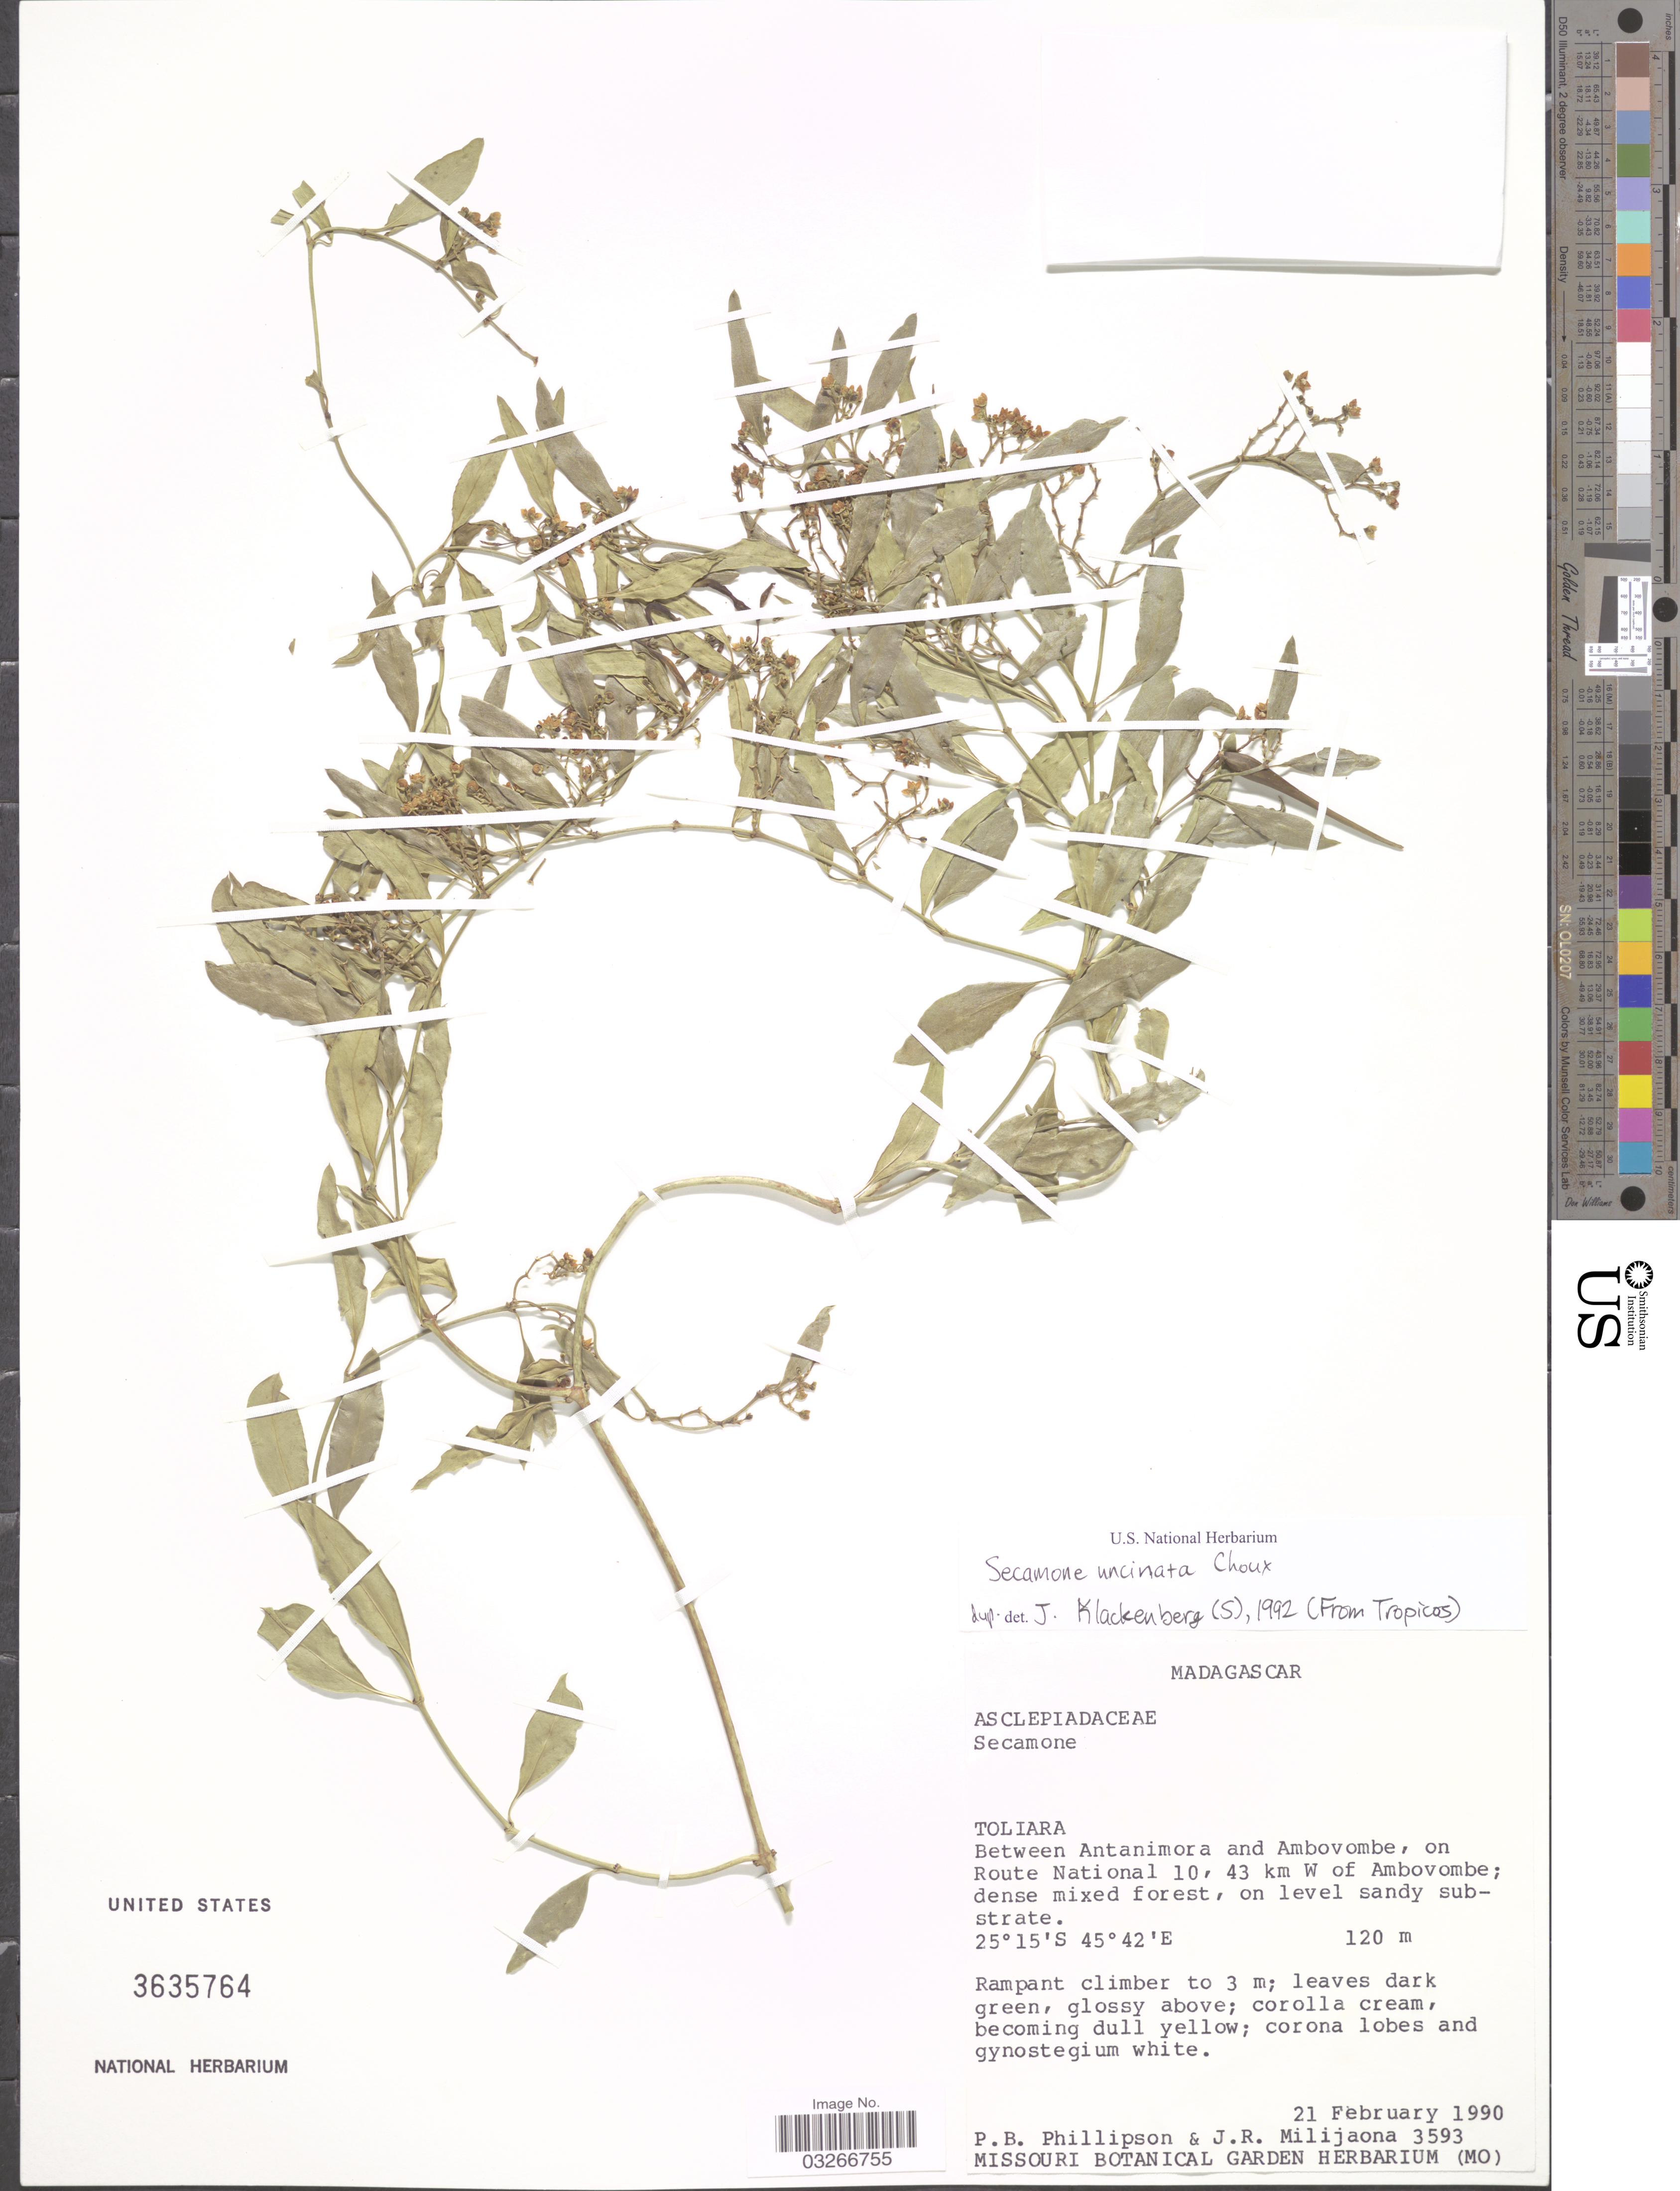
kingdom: Plantae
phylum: Tracheophyta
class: Magnoliopsida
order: Gentianales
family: Apocynaceae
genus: Secamone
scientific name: Secamone uncinata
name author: Choux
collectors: P. B. Phillipson & J. R. Milijaona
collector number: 3593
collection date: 1990-02-21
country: Madagascar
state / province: Androy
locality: Between Antanimora and Ambovombe, on Route National 10, 43 km W of Ambovombe.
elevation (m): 120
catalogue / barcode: US 3635764